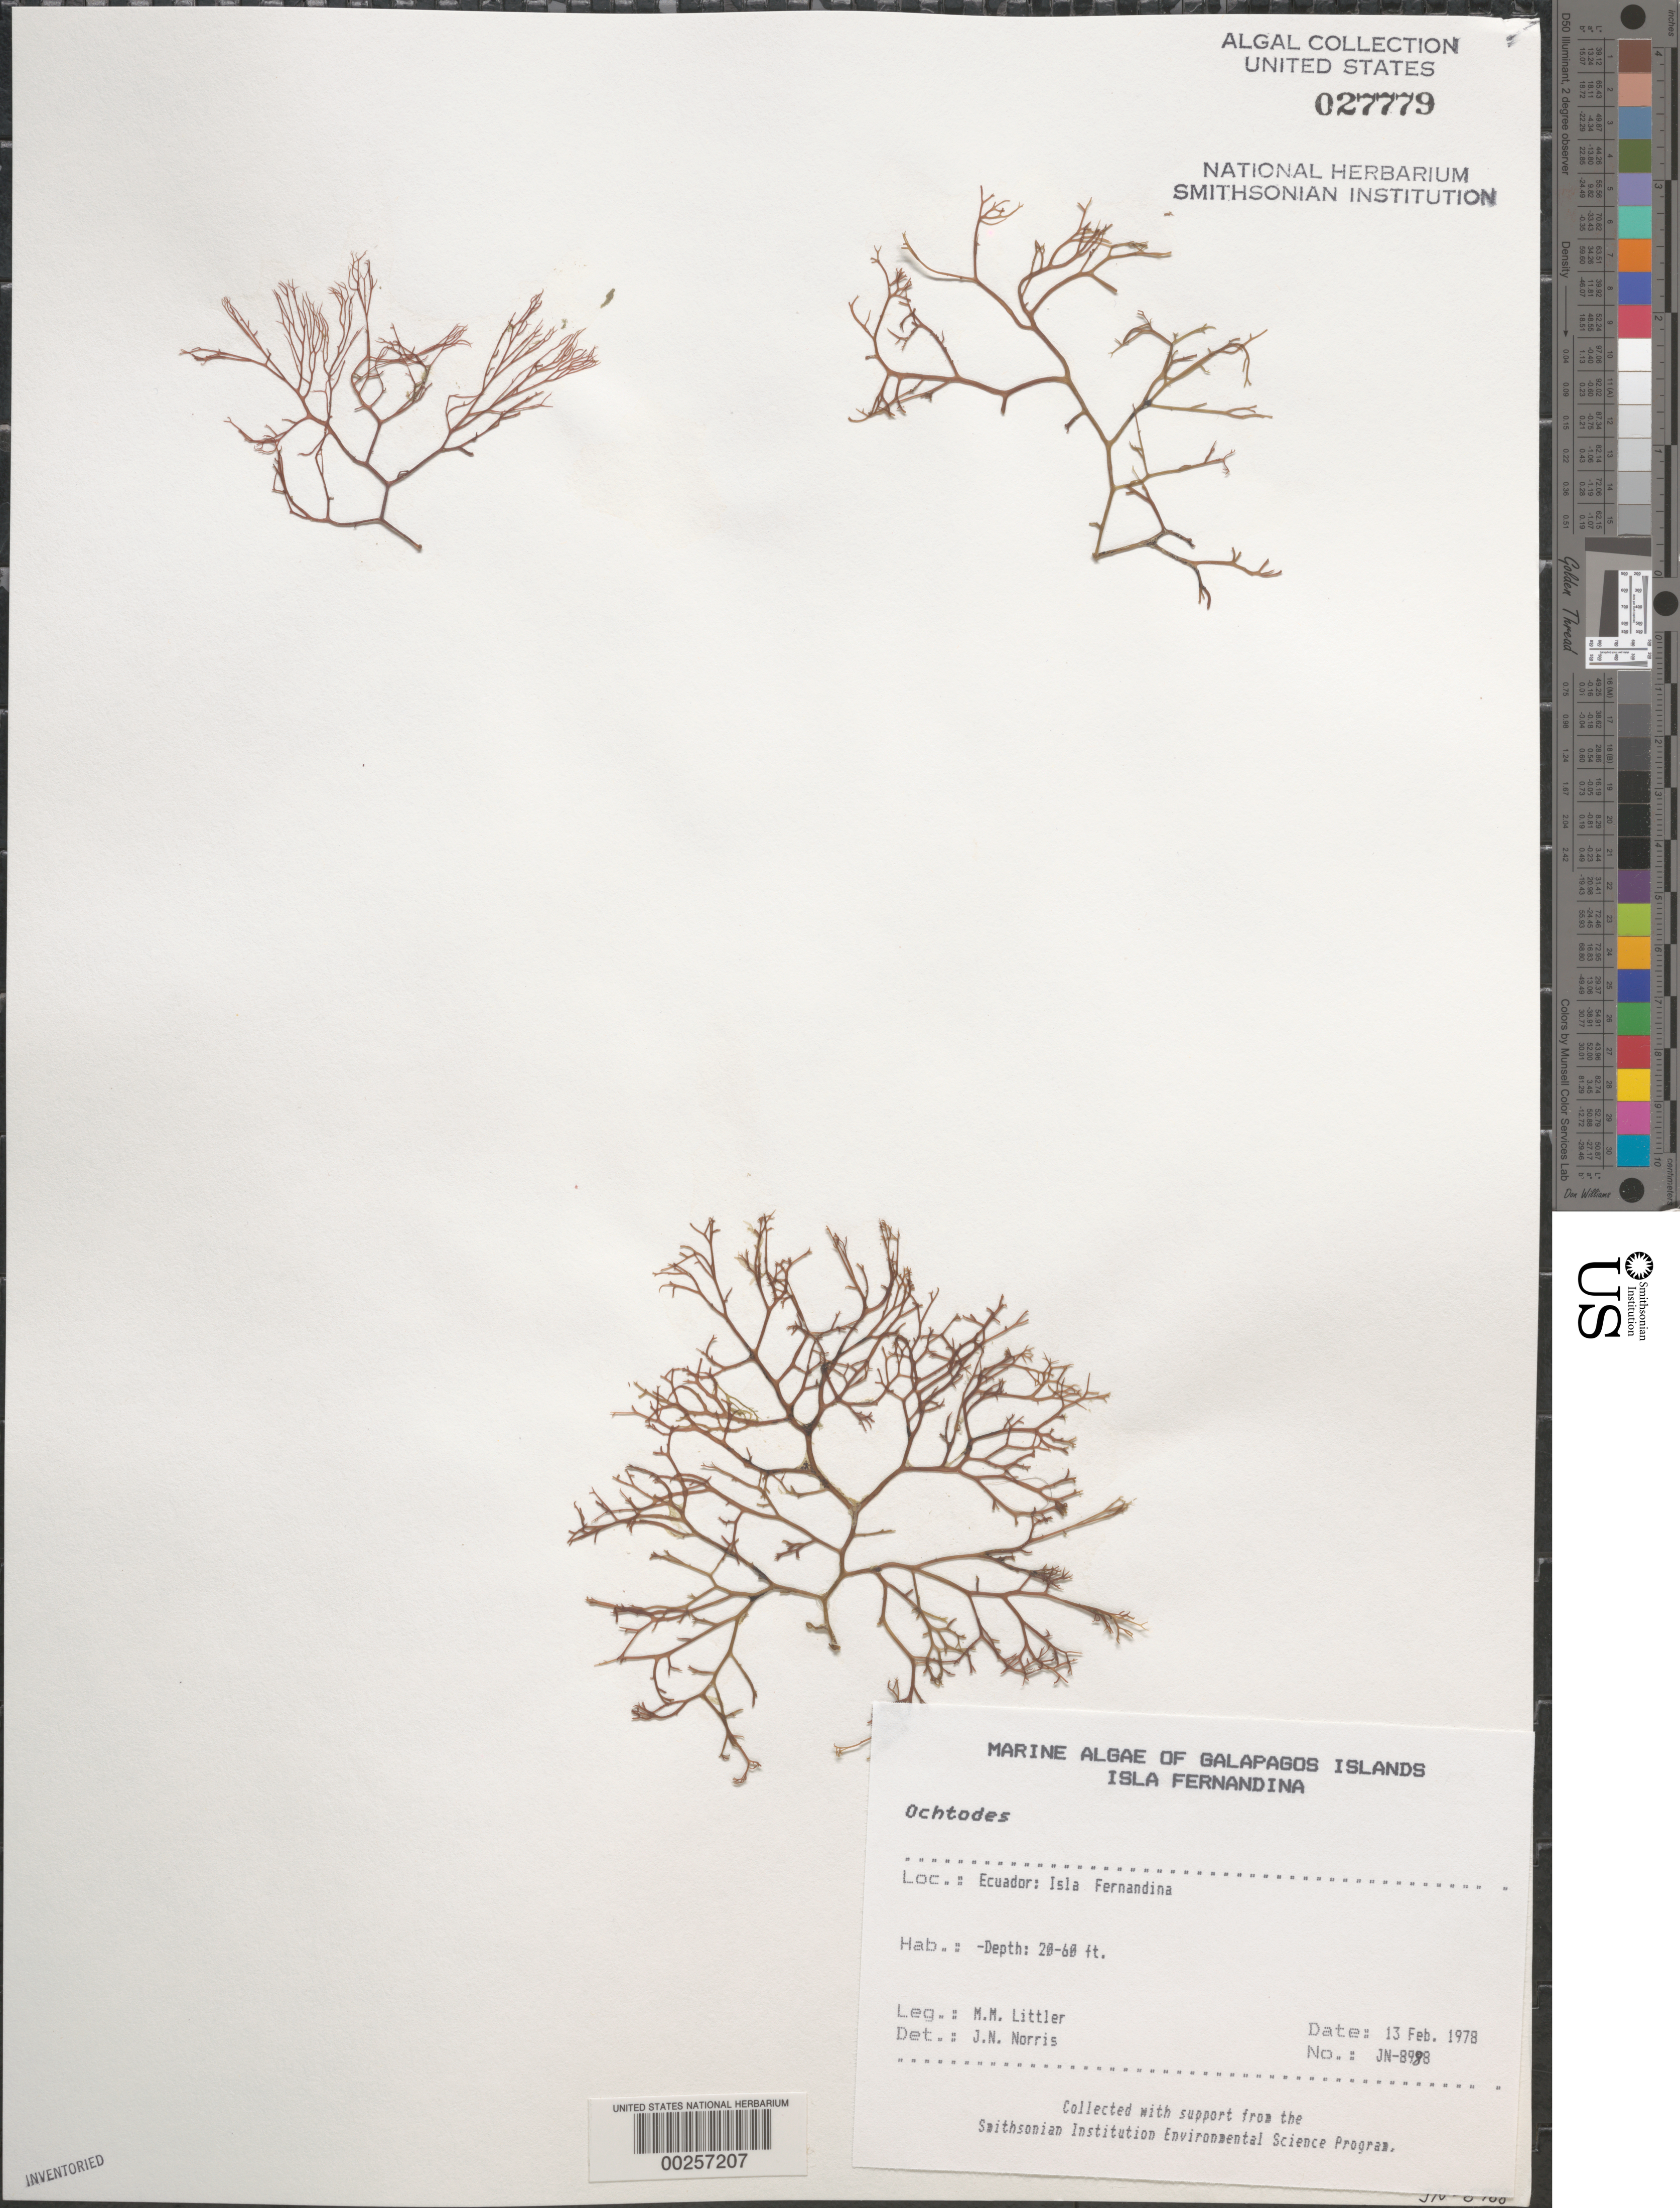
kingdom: Plantae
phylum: Rhodophyta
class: Florideophyceae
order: Gigartinales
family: Rhizophyllidaceae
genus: Ochtodes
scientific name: Ochtodes sp.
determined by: Norris, James N.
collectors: M. M. Littler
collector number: Jn-8988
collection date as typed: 13 Feb 1978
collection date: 1978-02-13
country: Ecuador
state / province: Colón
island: Fernandina [Narborough]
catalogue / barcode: US 27779